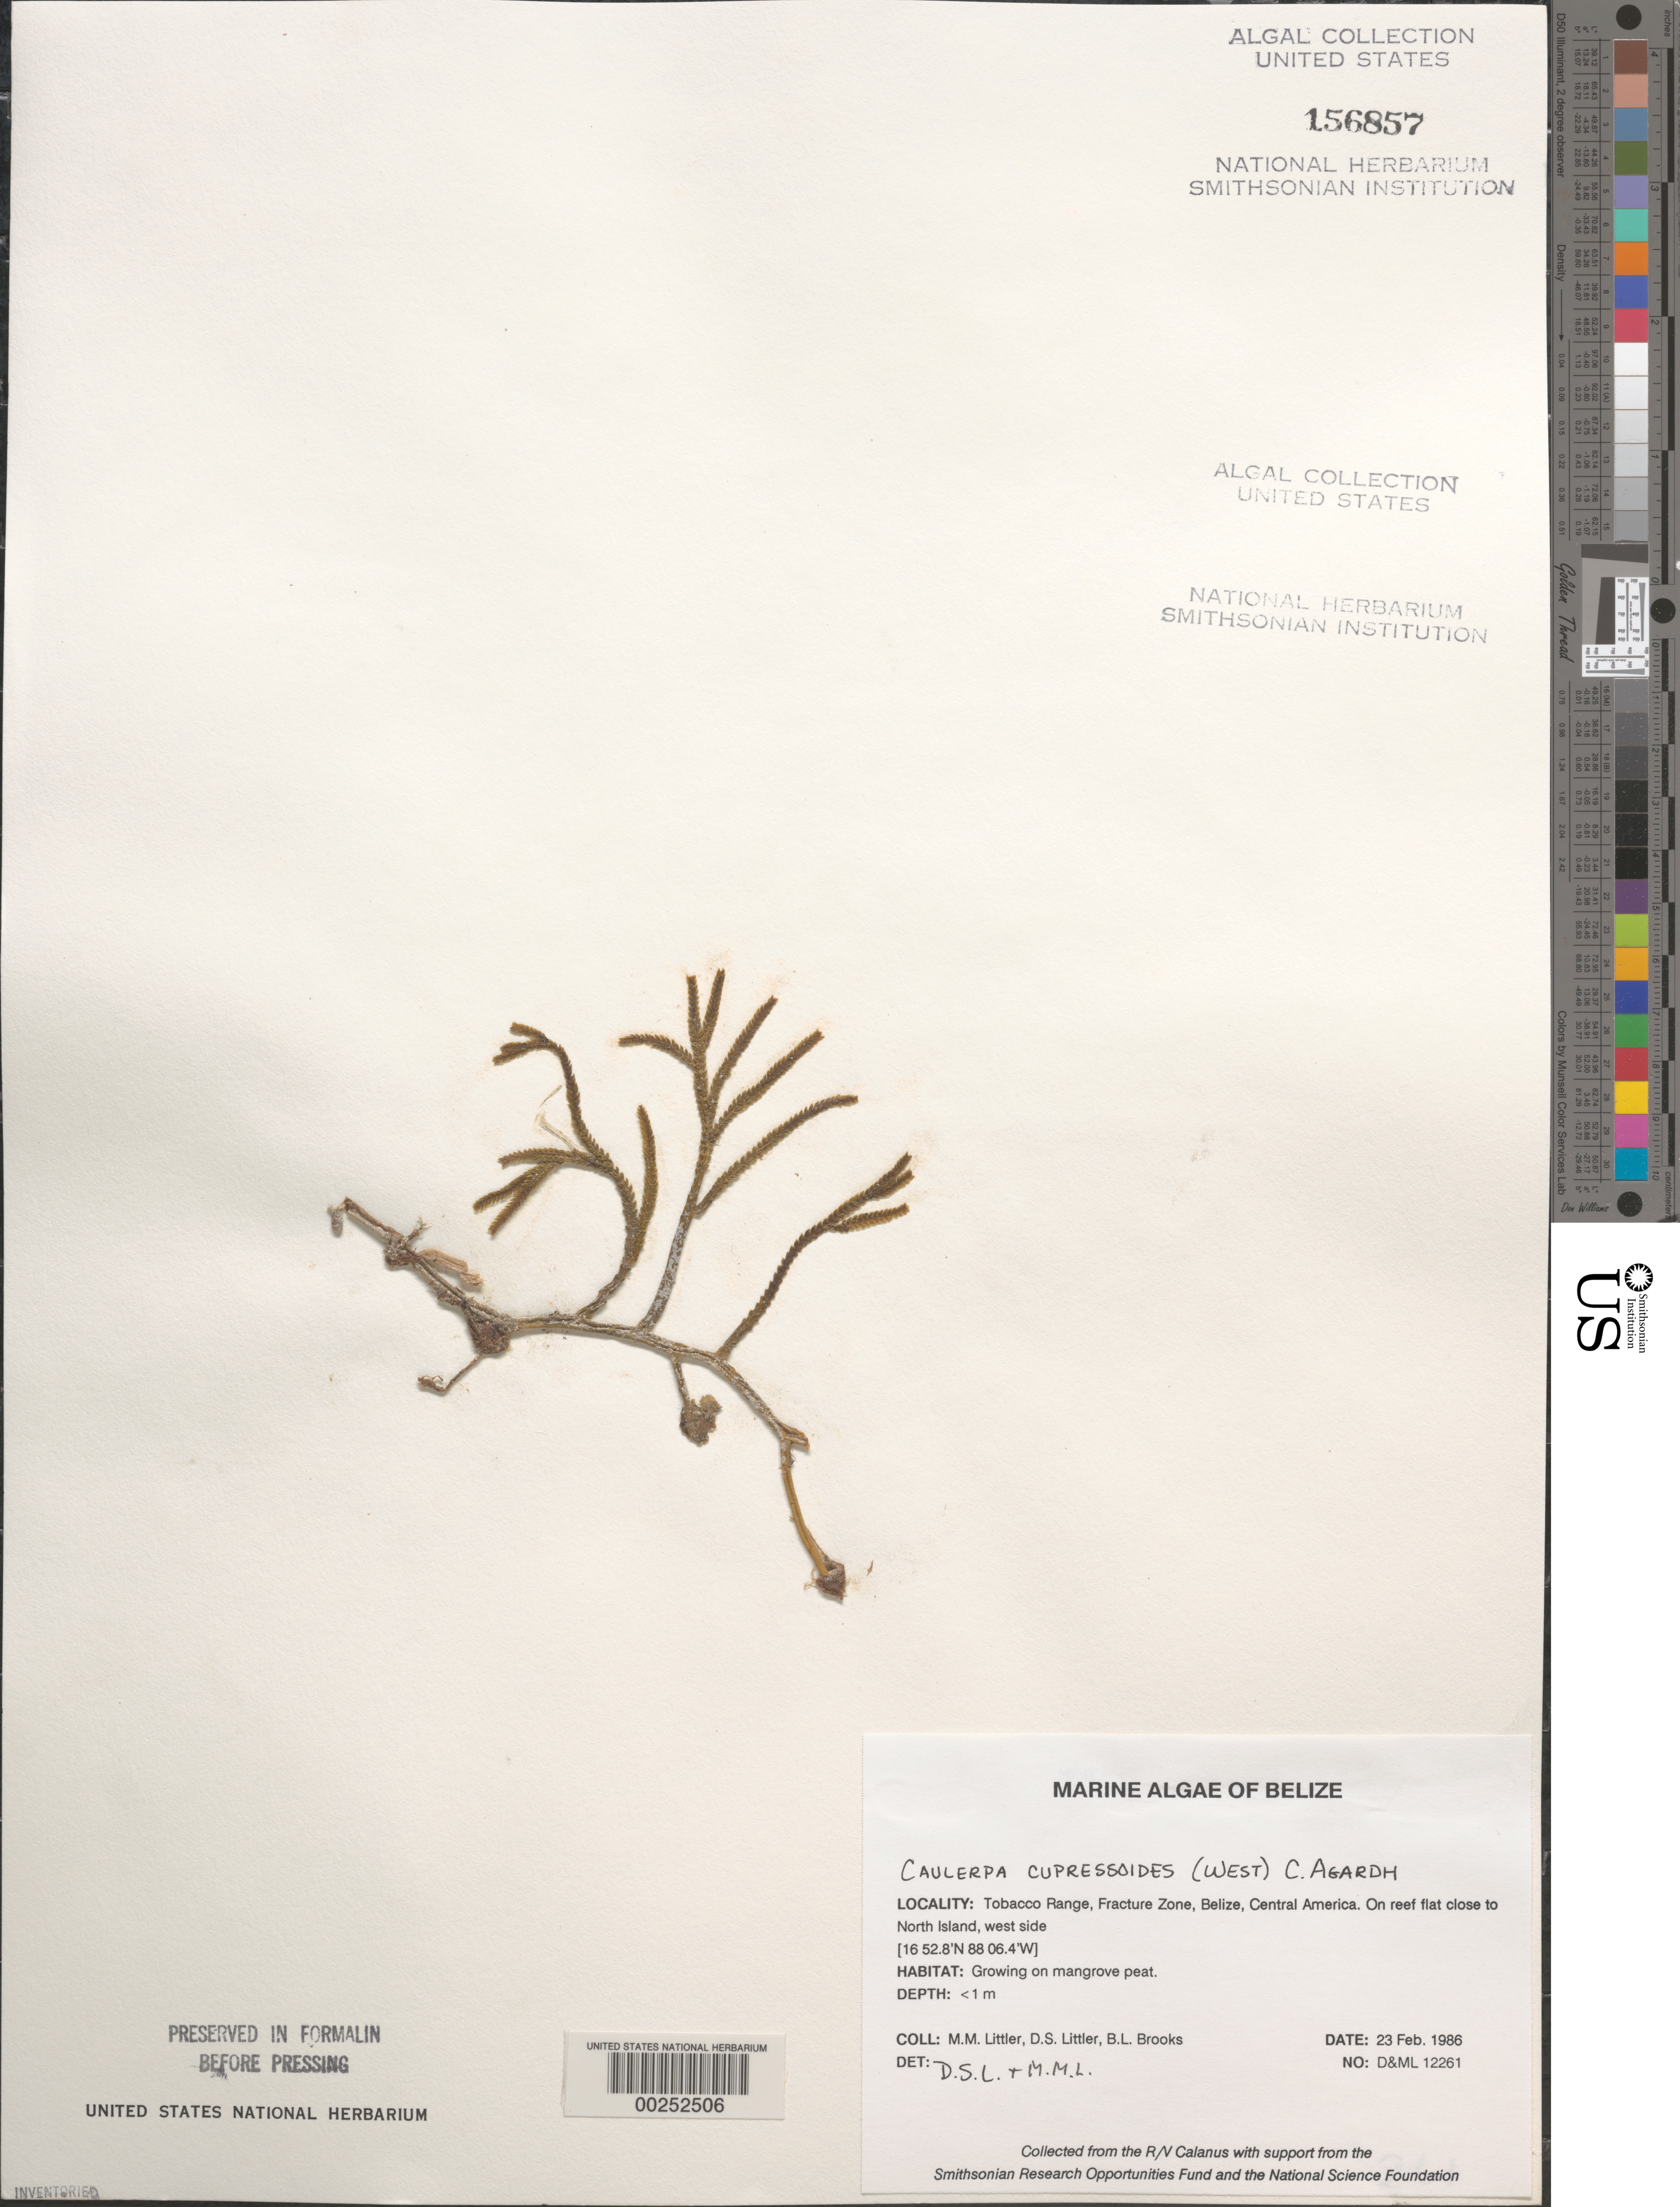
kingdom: Plantae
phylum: Chlorophyta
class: Ulvophyceae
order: Bryopsidales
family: Caulerpaceae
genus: Caulerpa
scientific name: Caulerpa cupressoides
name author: (Vahl) C. Agardh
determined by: Littler, D. S.; Littler, M. M.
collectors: M. M. Littler, D. S. Littler & B. Brooks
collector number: D&ML 12261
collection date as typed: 23 Feb 1986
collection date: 1986-02-23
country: Belize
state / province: Stann Creek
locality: Tobacco Range, near Northwest Island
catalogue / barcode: US 156857